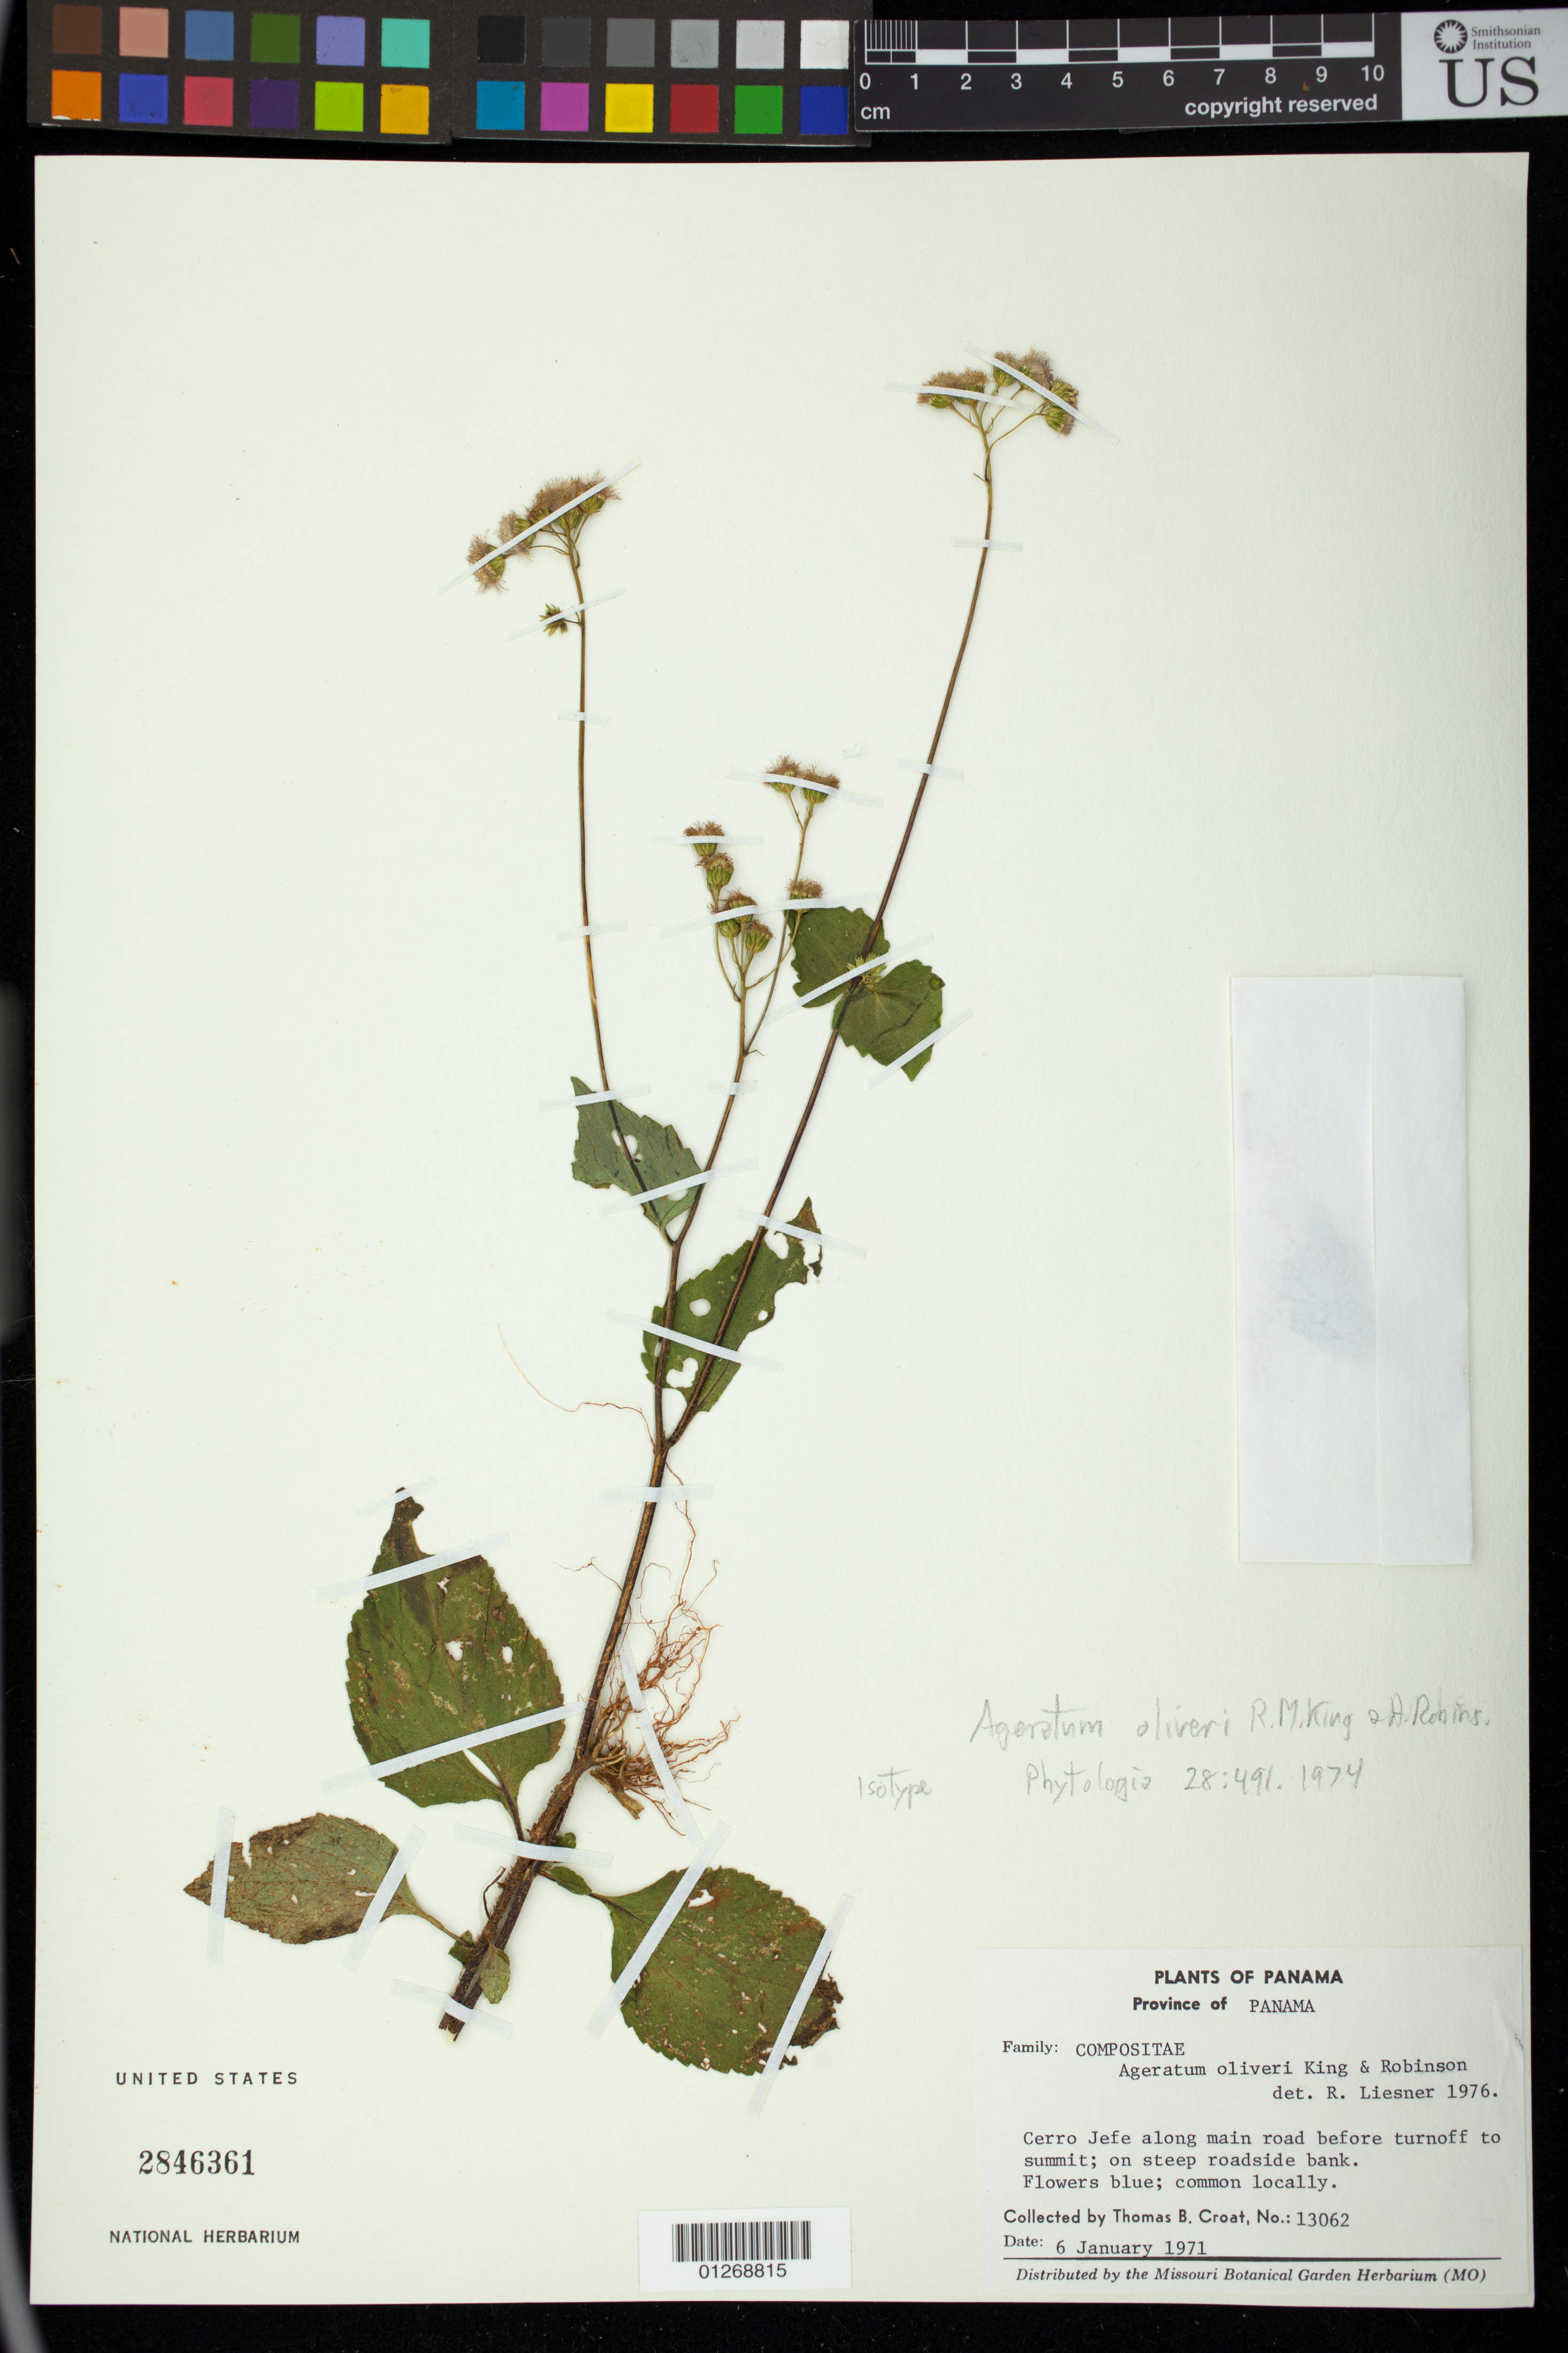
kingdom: Plantae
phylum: Tracheophyta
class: Magnoliopsida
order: Asterales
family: Asteraceae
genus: Ageratum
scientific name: Ageratum oliveri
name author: R.M. King & H. Rob.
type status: Isotype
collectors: T. B. Croat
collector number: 13062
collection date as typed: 06 Jan 1971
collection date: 1971-01-06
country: Panama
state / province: Panamá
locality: Province of Panama. Cerro Jefe along main road before turnoff to summit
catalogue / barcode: US 2846361